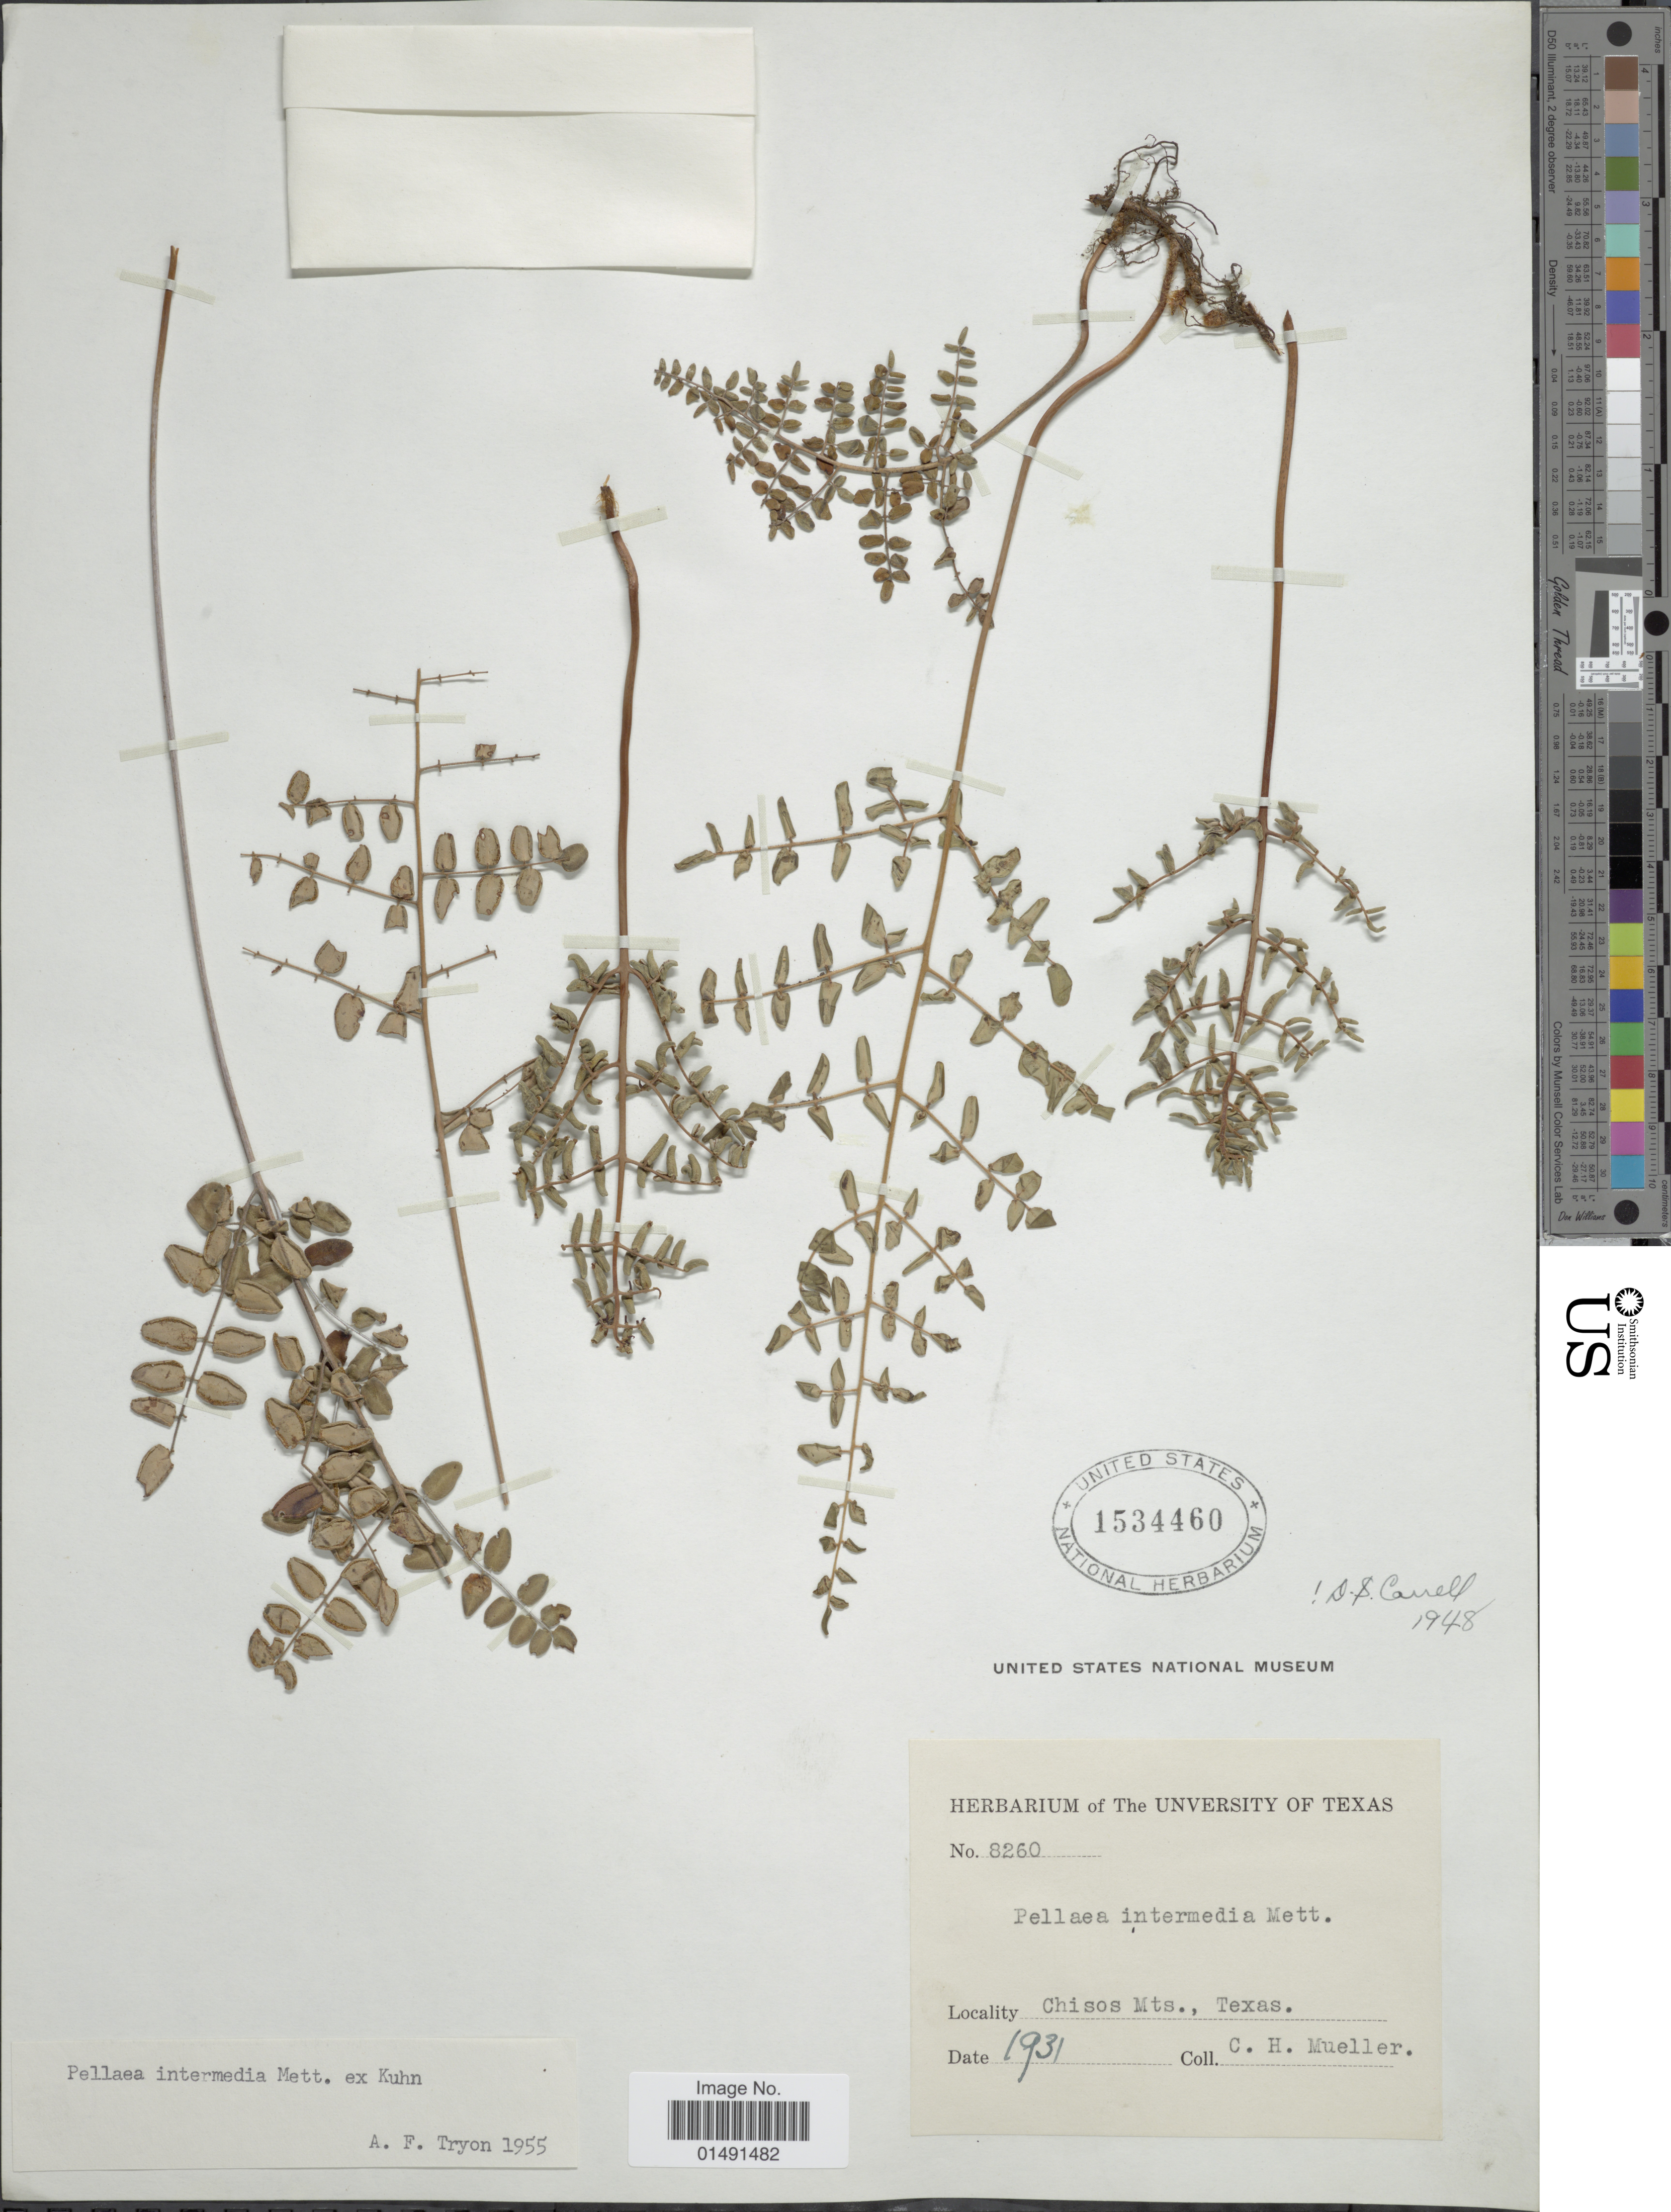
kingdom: Plantae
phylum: Tracheophyta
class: Polypodiopsida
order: Polypodiales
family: Pteridaceae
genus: Pellaea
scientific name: Pellaea intermedia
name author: Mett. ex Kuhn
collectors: C. H. Mueller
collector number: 8260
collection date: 1931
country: United States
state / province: Texas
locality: Chisos Mts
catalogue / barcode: US 1534460